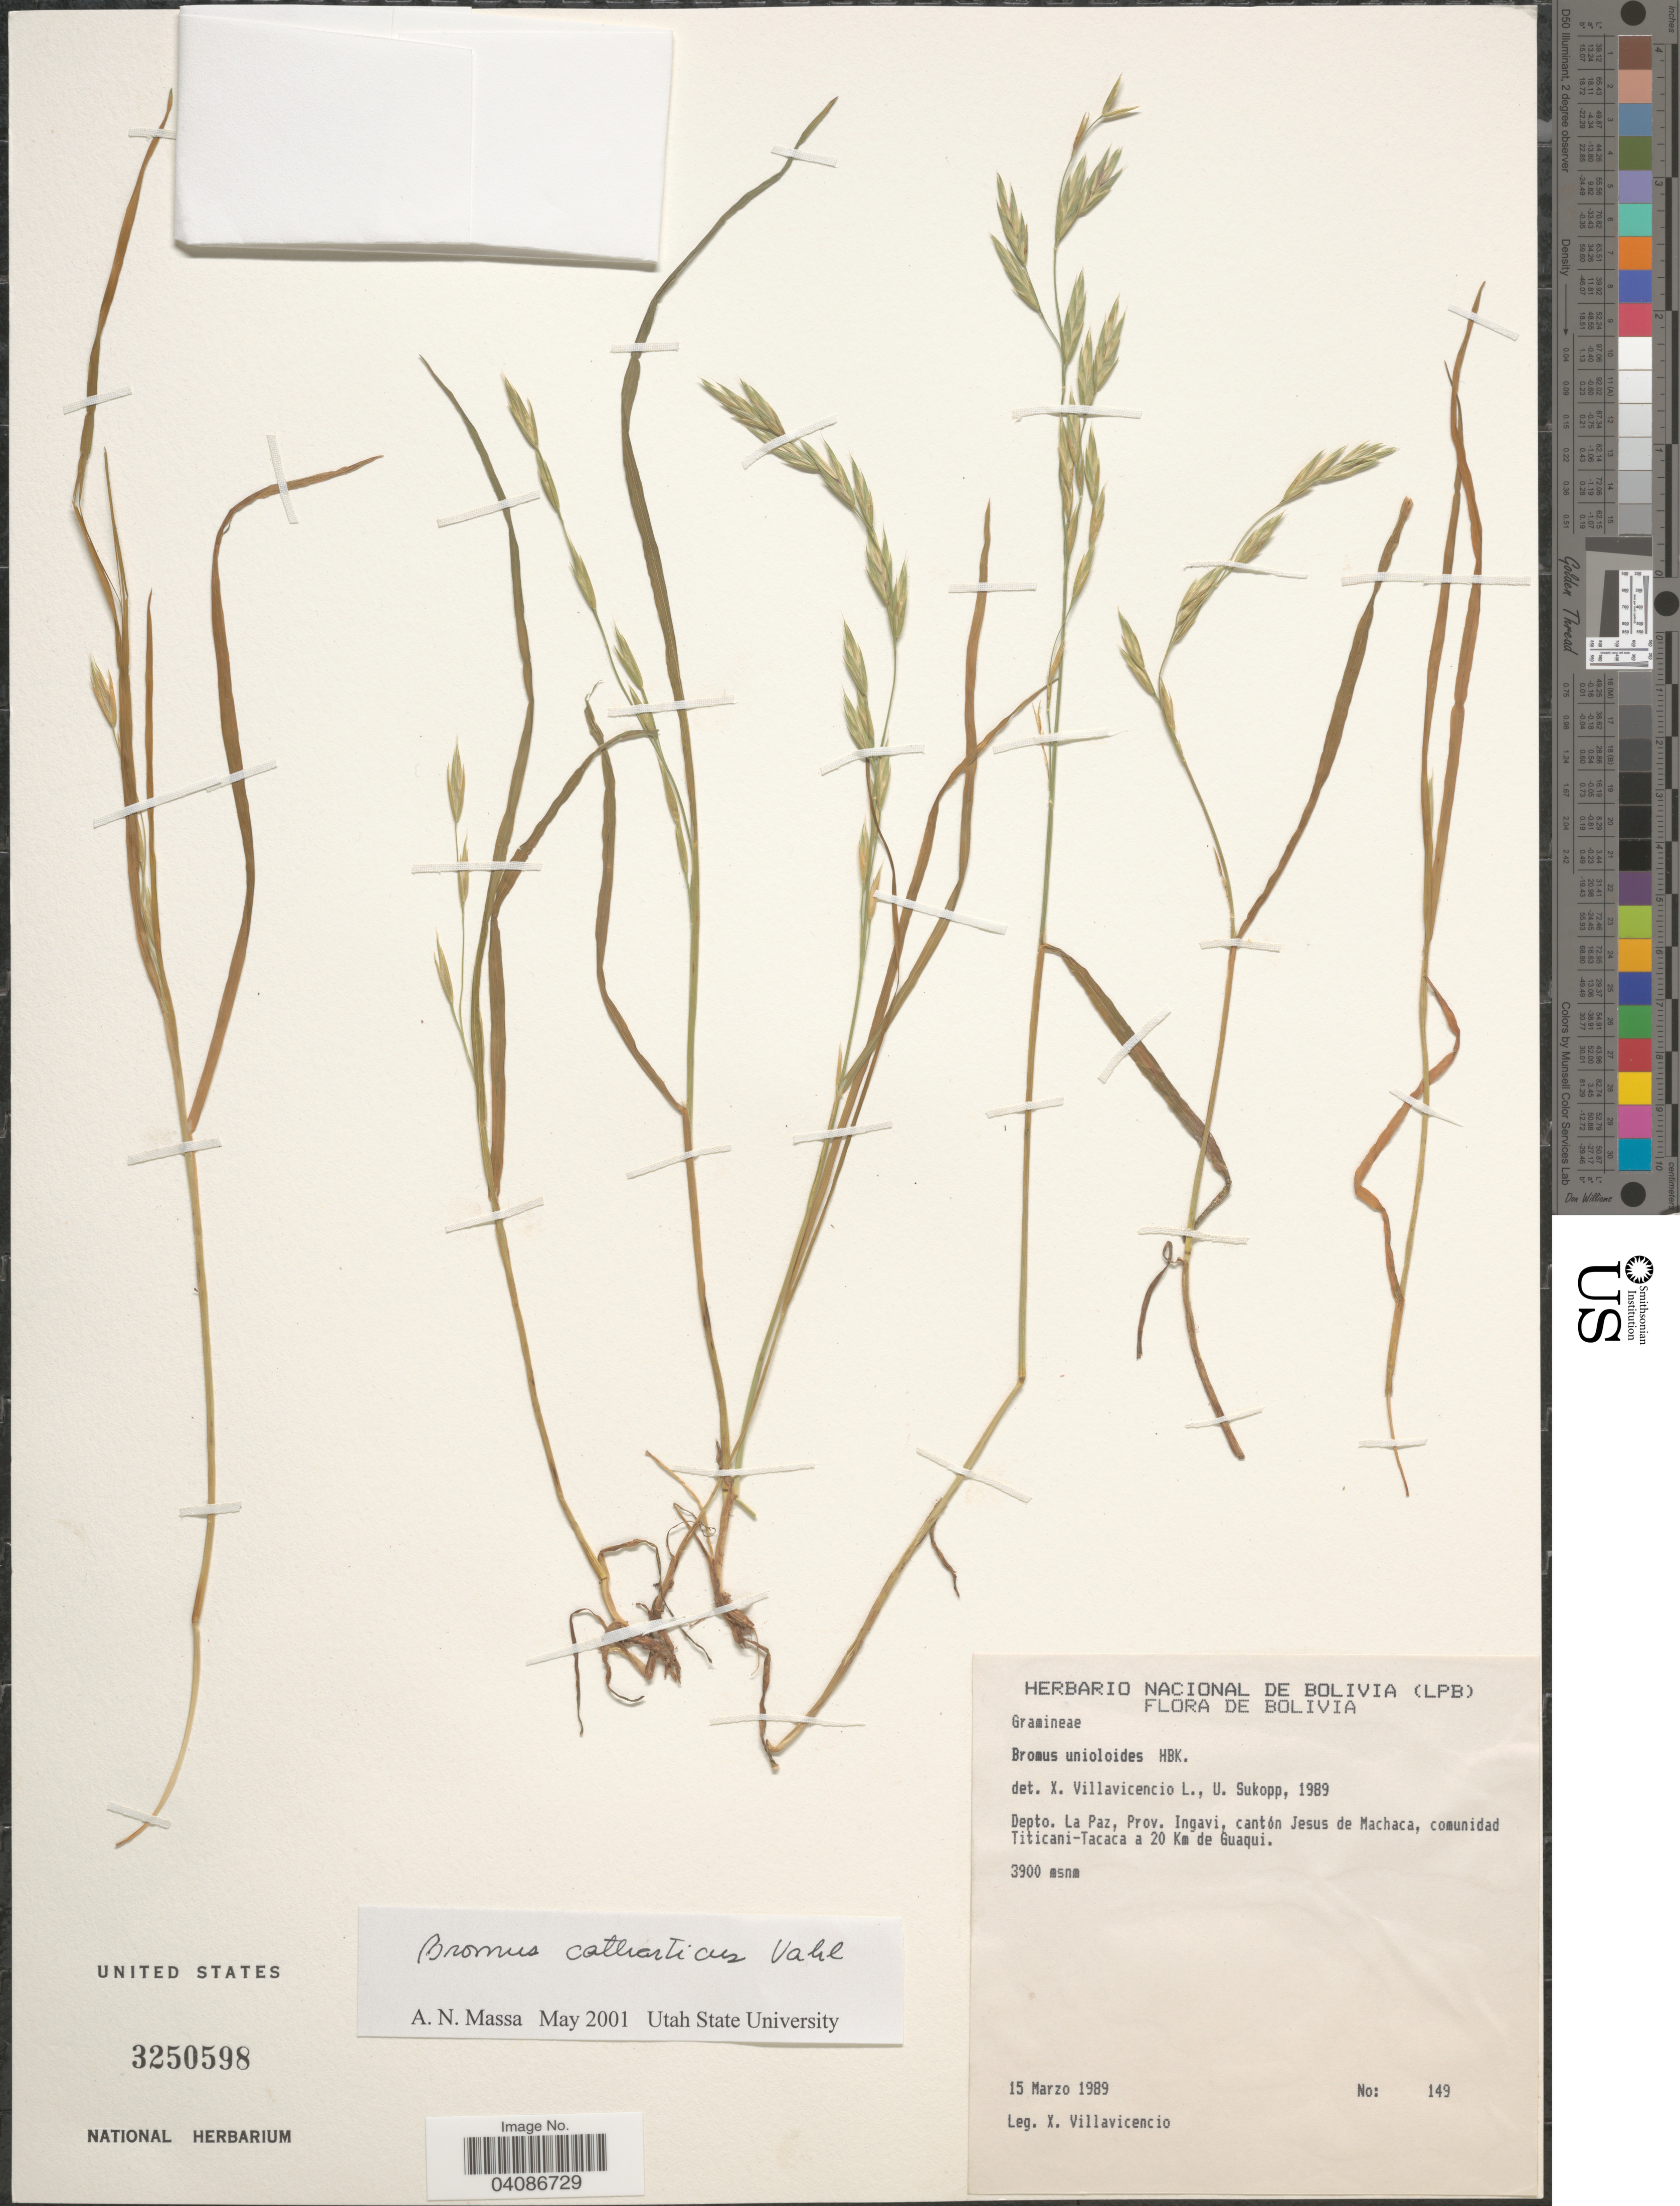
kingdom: Plantae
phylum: Tracheophyta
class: Liliopsida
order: Poales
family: Poaceae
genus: Bromus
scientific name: Bromus catharticus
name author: Vahl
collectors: X. Villavicencio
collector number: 149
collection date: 1989-03-15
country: Bolivia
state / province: La Paz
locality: Depto. La Paz, Prov. Ingavi, cantón Jesus de Machaca, comunidad Titicani-Tacaca a 20 Km de Guaqui.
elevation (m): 3900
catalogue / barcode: US 3250598